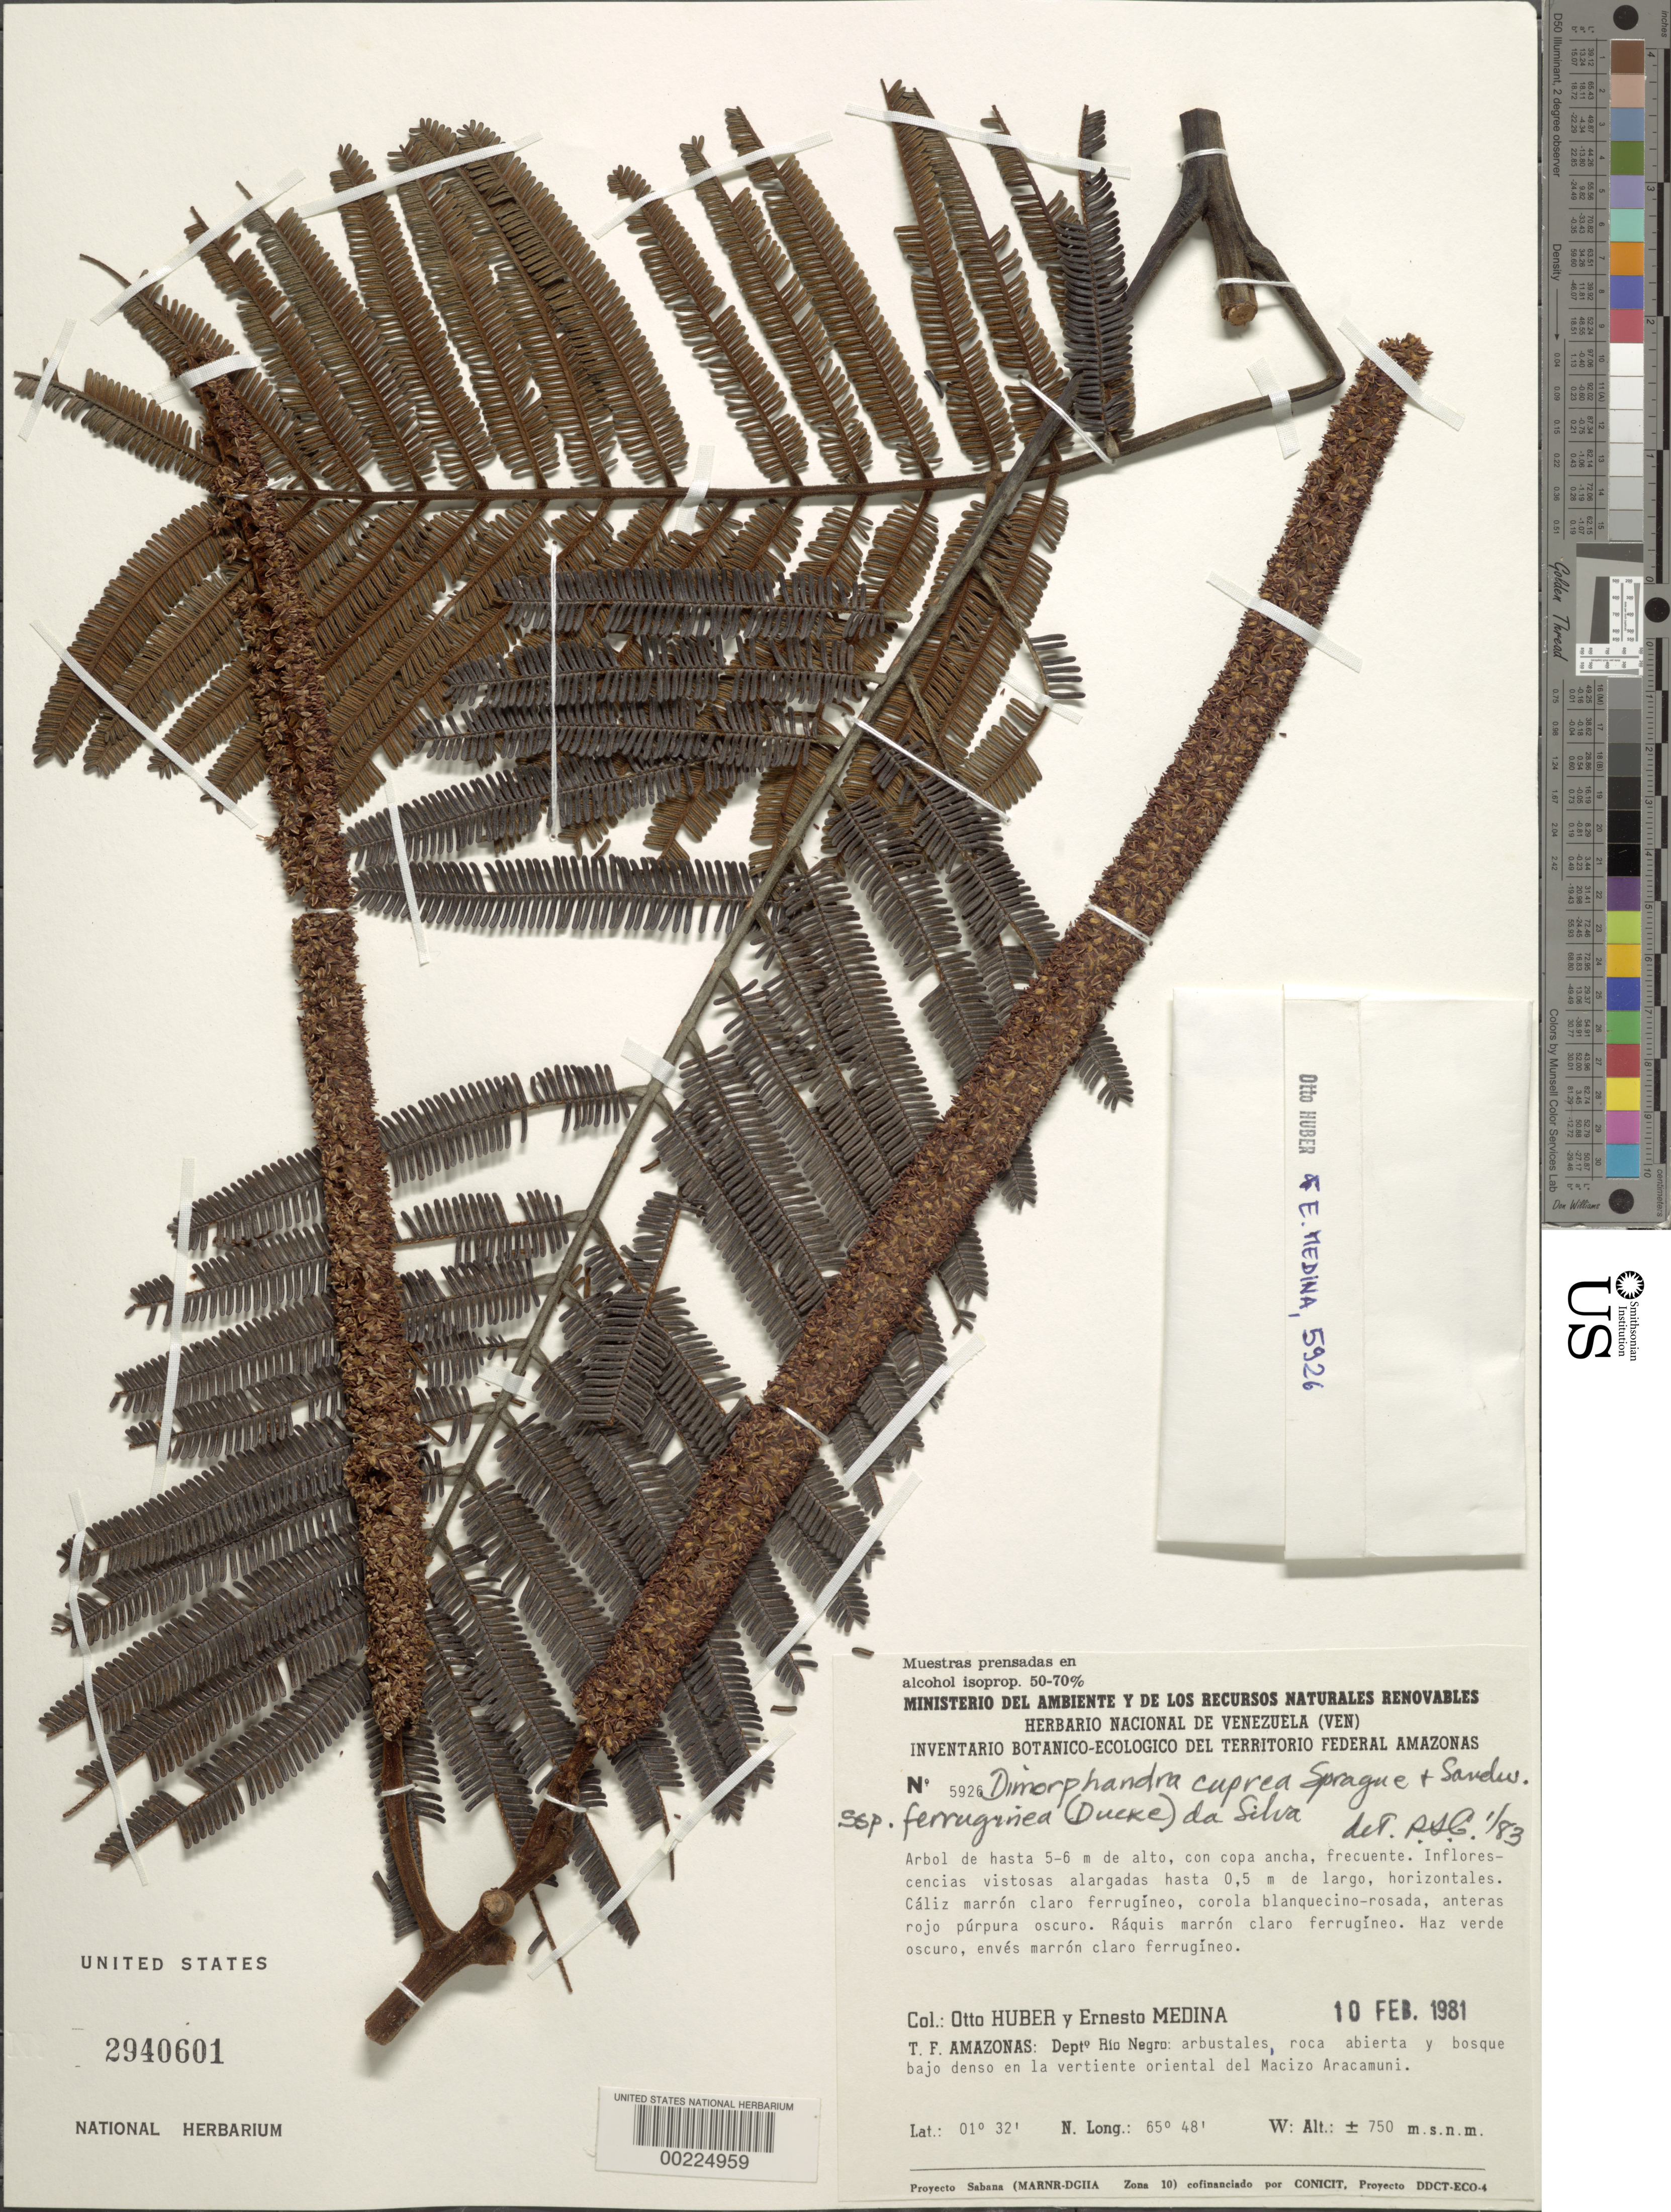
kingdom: Plantae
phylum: Tracheophyta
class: Magnoliopsida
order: Fabales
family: Fabaceae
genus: Dimorphandra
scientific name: Dimorphandra cuprea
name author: Sprague & Sandwith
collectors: O. Huber & E. Medina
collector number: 5926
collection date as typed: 10 Feb 1981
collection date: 1981-02-10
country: Venezuela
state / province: Amazonas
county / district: Rio Negro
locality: E slope of macizo aracamuni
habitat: Open rocky and dense forest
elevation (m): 750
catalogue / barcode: US 2940601